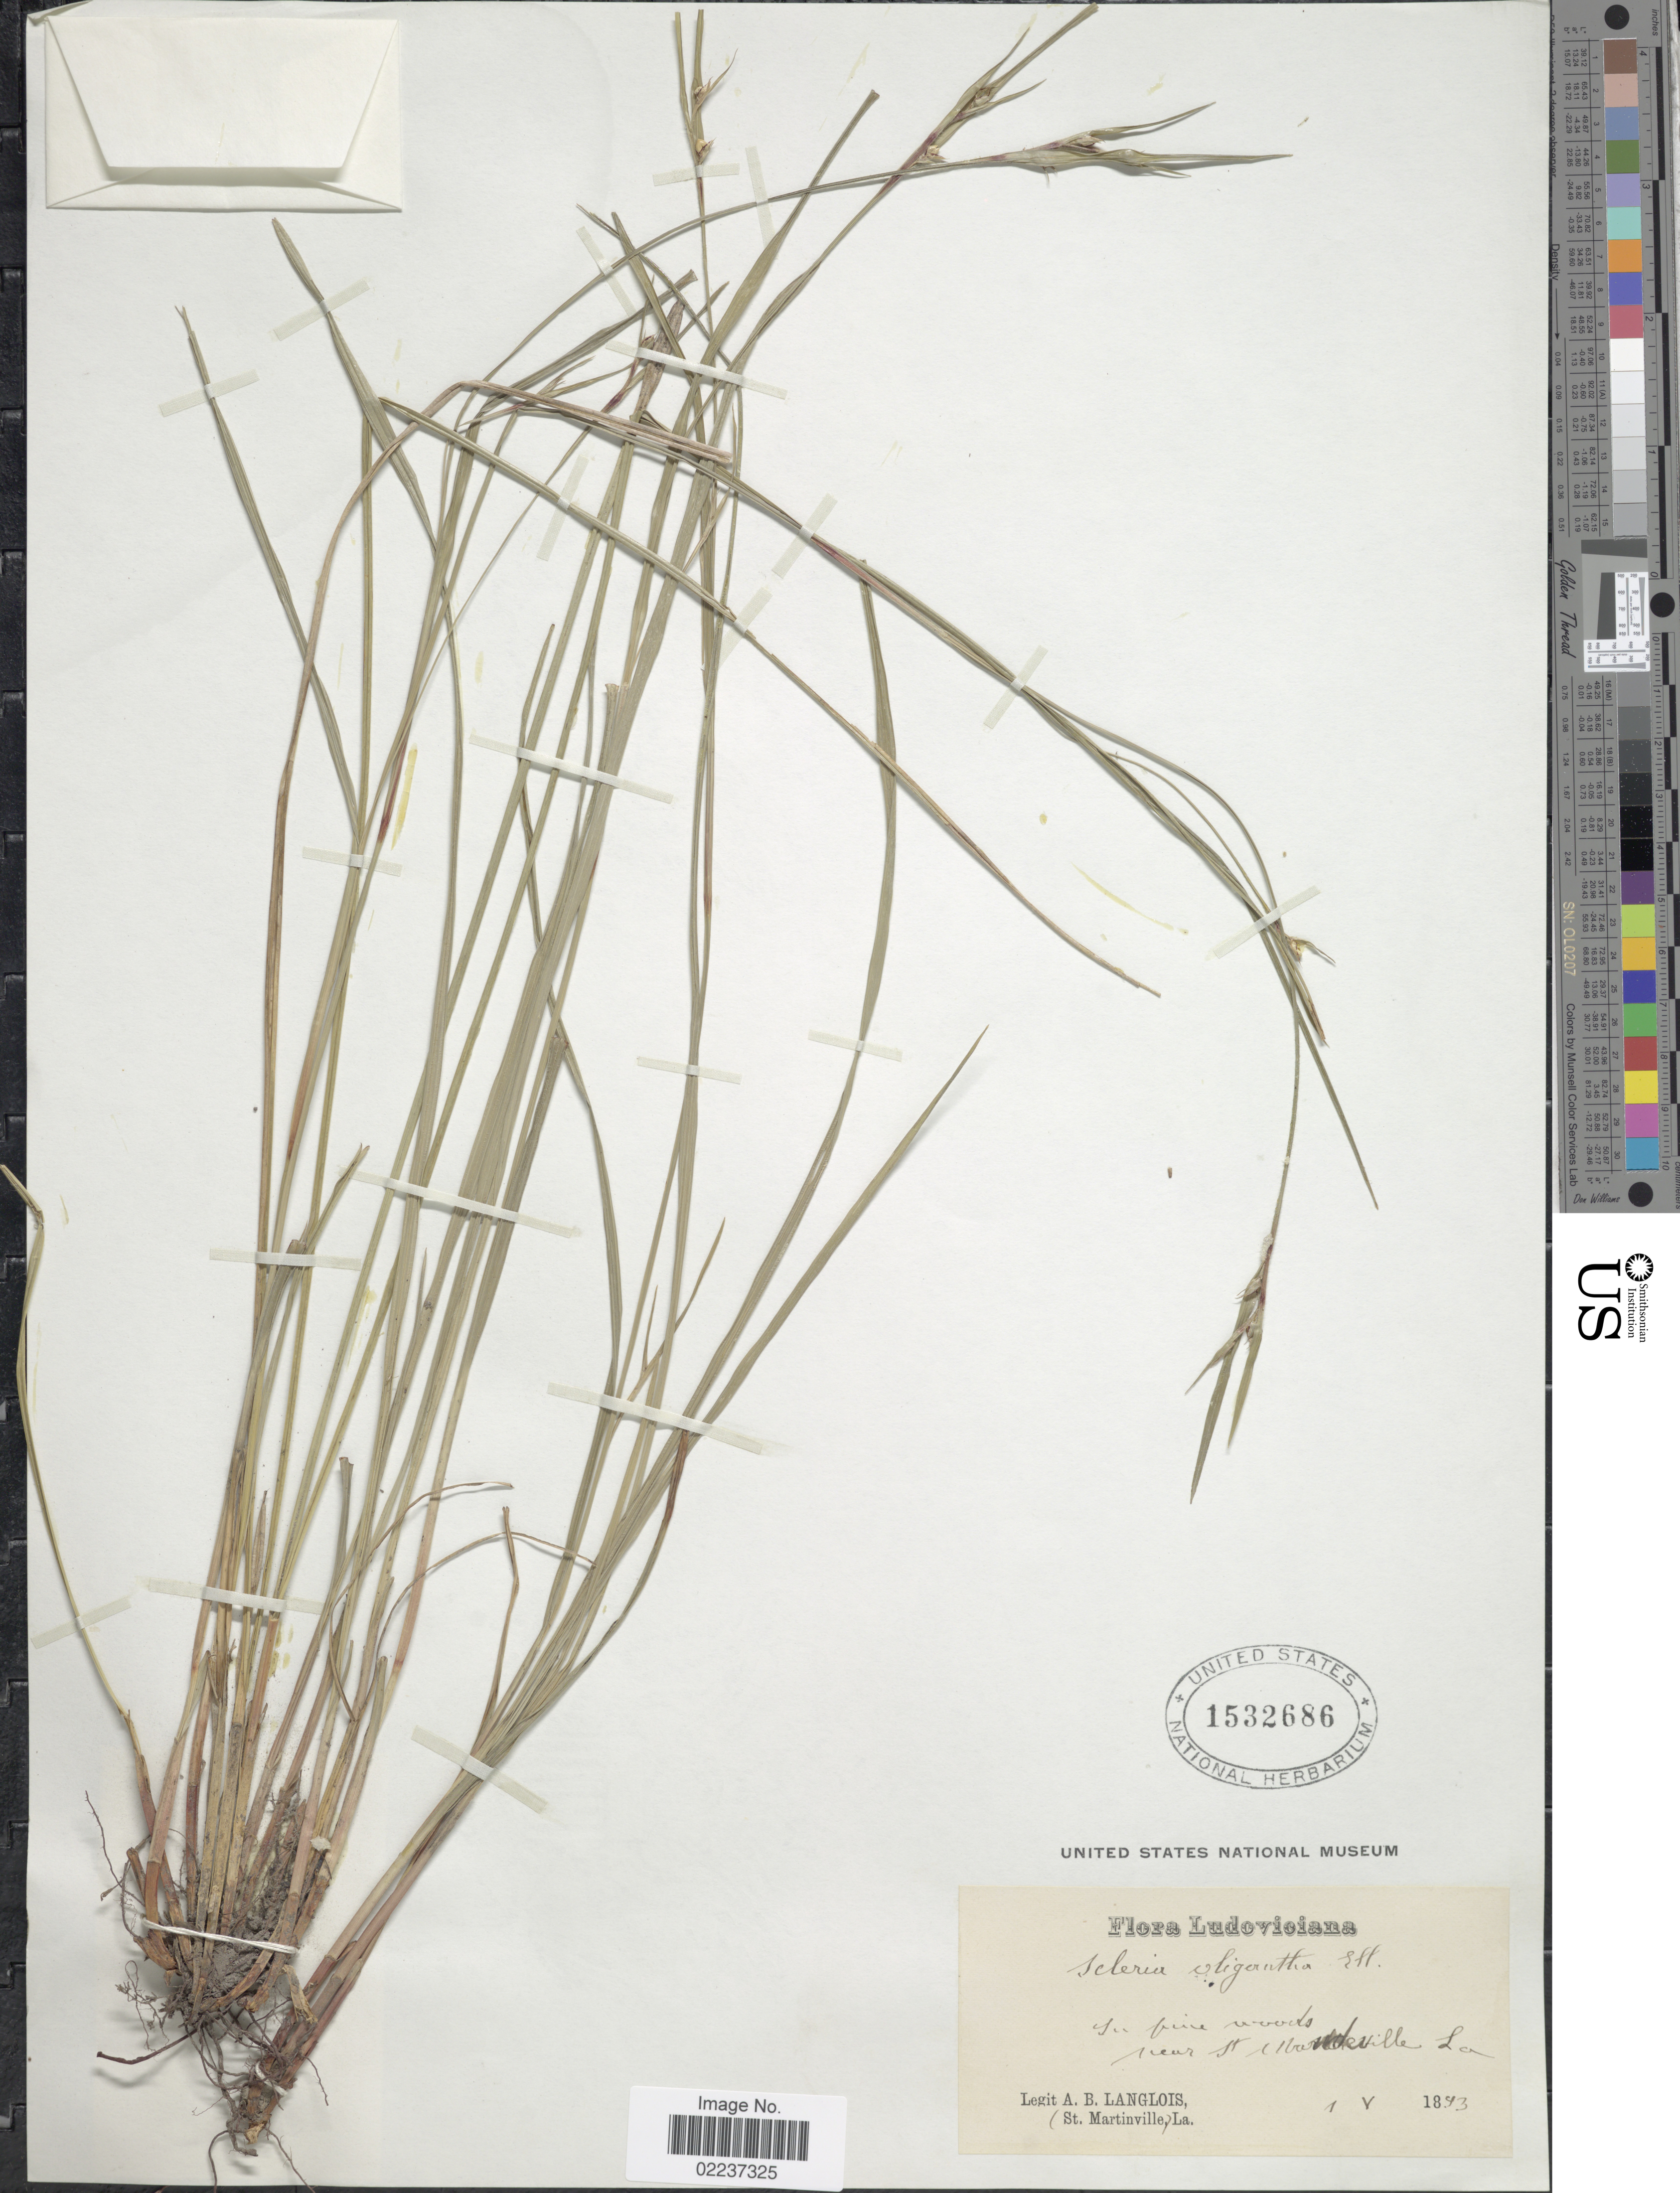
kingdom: Plantae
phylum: Tracheophyta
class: Liliopsida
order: Poales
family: Cyperaceae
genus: Scleria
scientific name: Scleria oligantha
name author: Michx.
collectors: A. Langlois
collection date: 1893-05-01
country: United States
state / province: Louisiana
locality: near St. Mandeville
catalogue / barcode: US 1532686